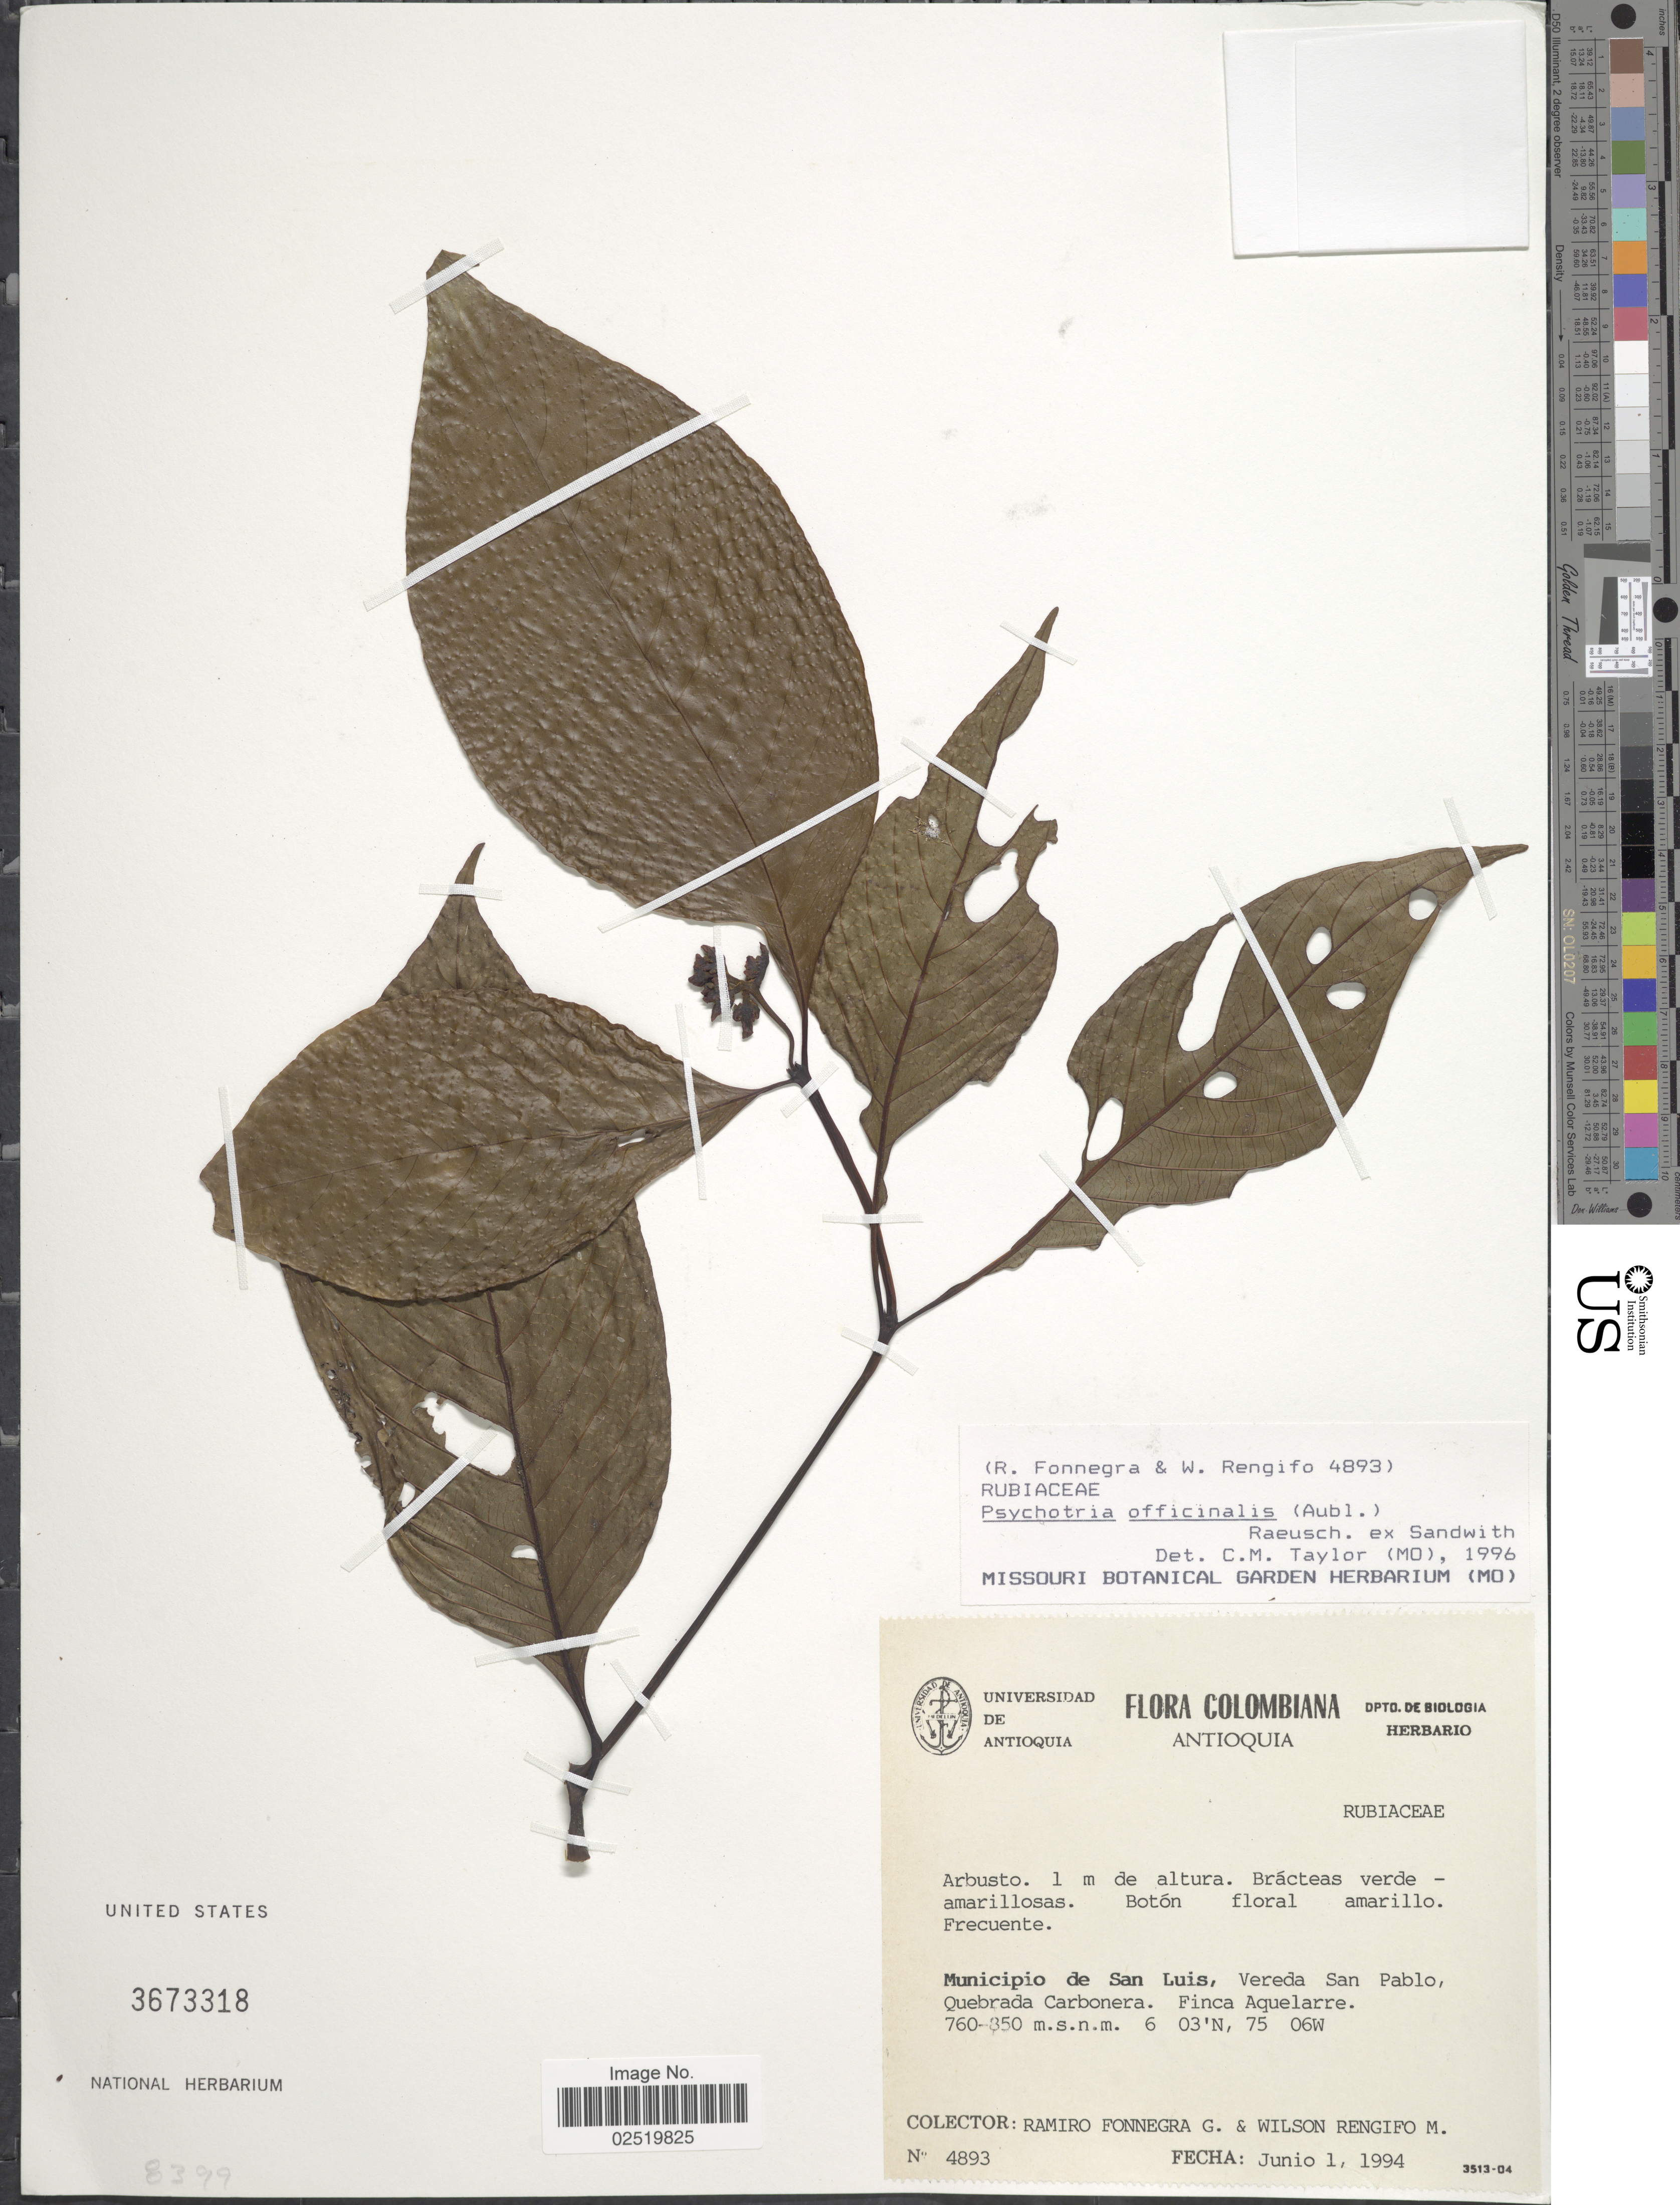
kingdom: Plantae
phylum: Tracheophyta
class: Magnoliopsida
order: Gentianales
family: Rubiaceae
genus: Psychotria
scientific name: Psychotria officinalis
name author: (Aubl.) Raeusch.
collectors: R. Fonnegra G. & W. Rengifo M.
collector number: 4893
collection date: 1994-06-01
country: Colombia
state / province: Antioquia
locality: Municipio de San Luis, Vereda San Pablo, Quebrada Carbonera. Finca Aquelarre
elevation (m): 760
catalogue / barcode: US 3673318